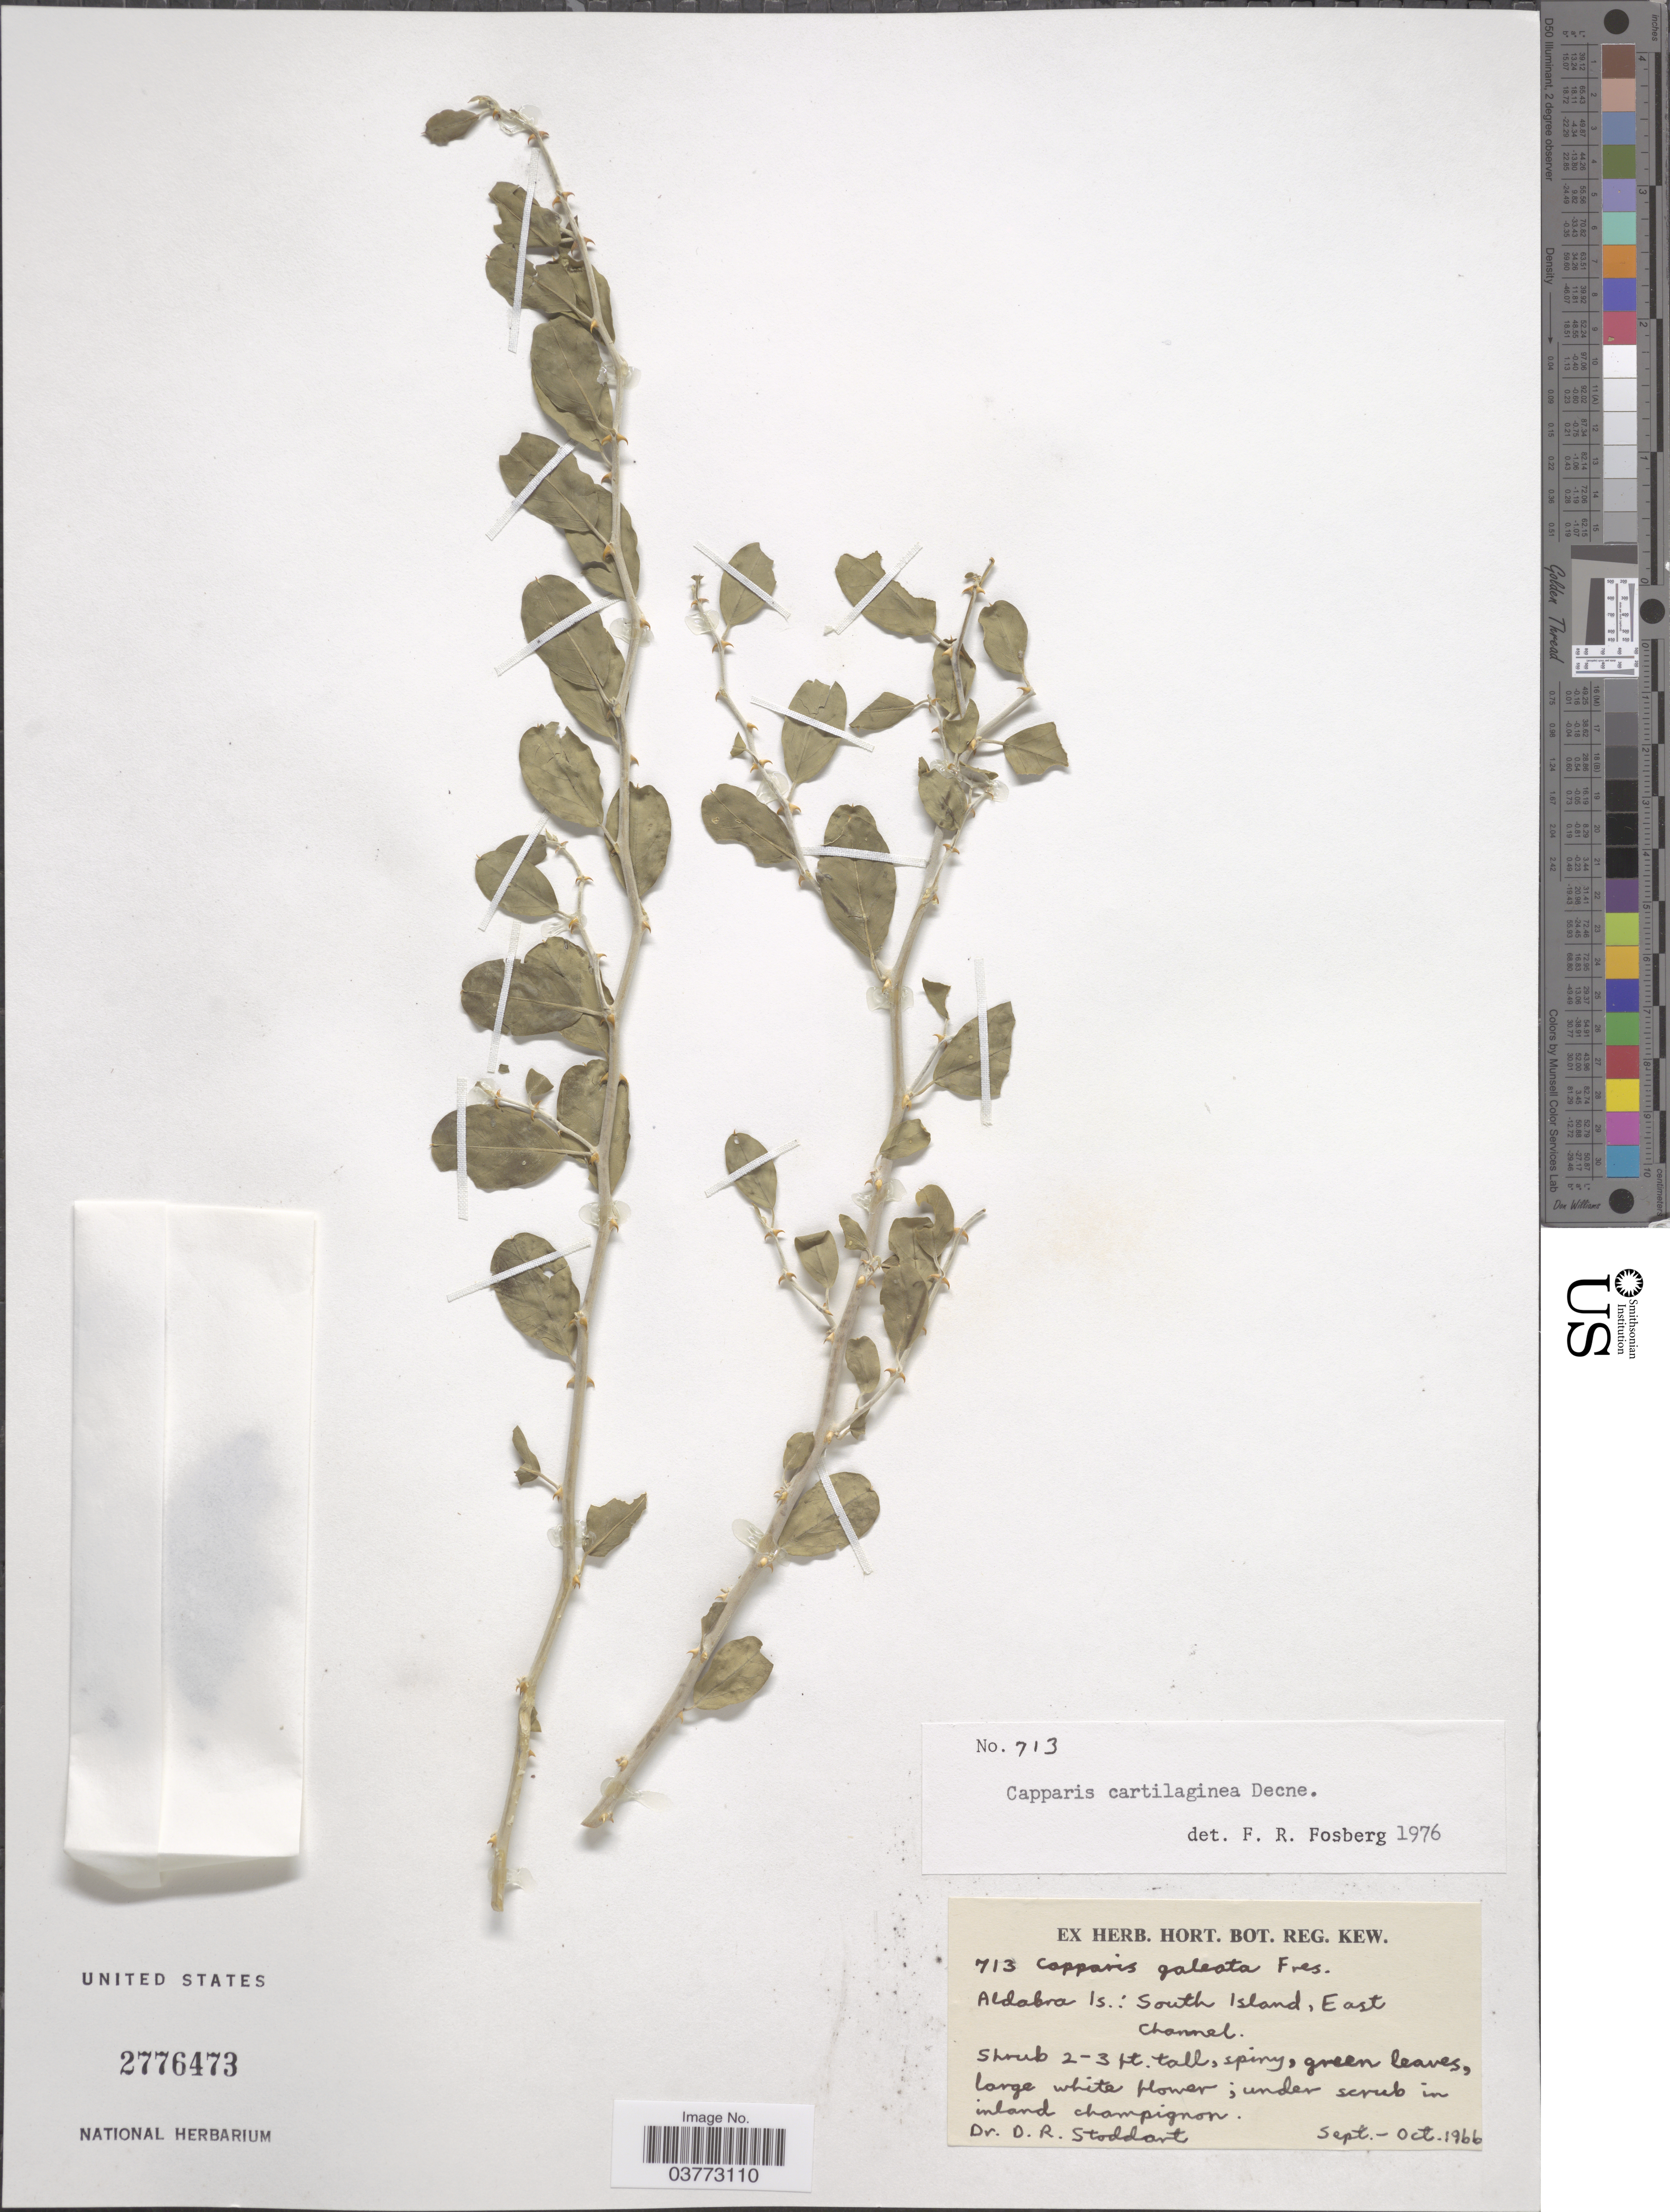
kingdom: Plantae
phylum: Tracheophyta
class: Magnoliopsida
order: Brassicales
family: Capparaceae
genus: Capparis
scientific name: Capparis cartilaginea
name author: Decne.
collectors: D. R. Stoddart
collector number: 713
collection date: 1966-09/1966-10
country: Seychelles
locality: Aldabra Is.: South Island, East Channel.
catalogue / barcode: US 2776473